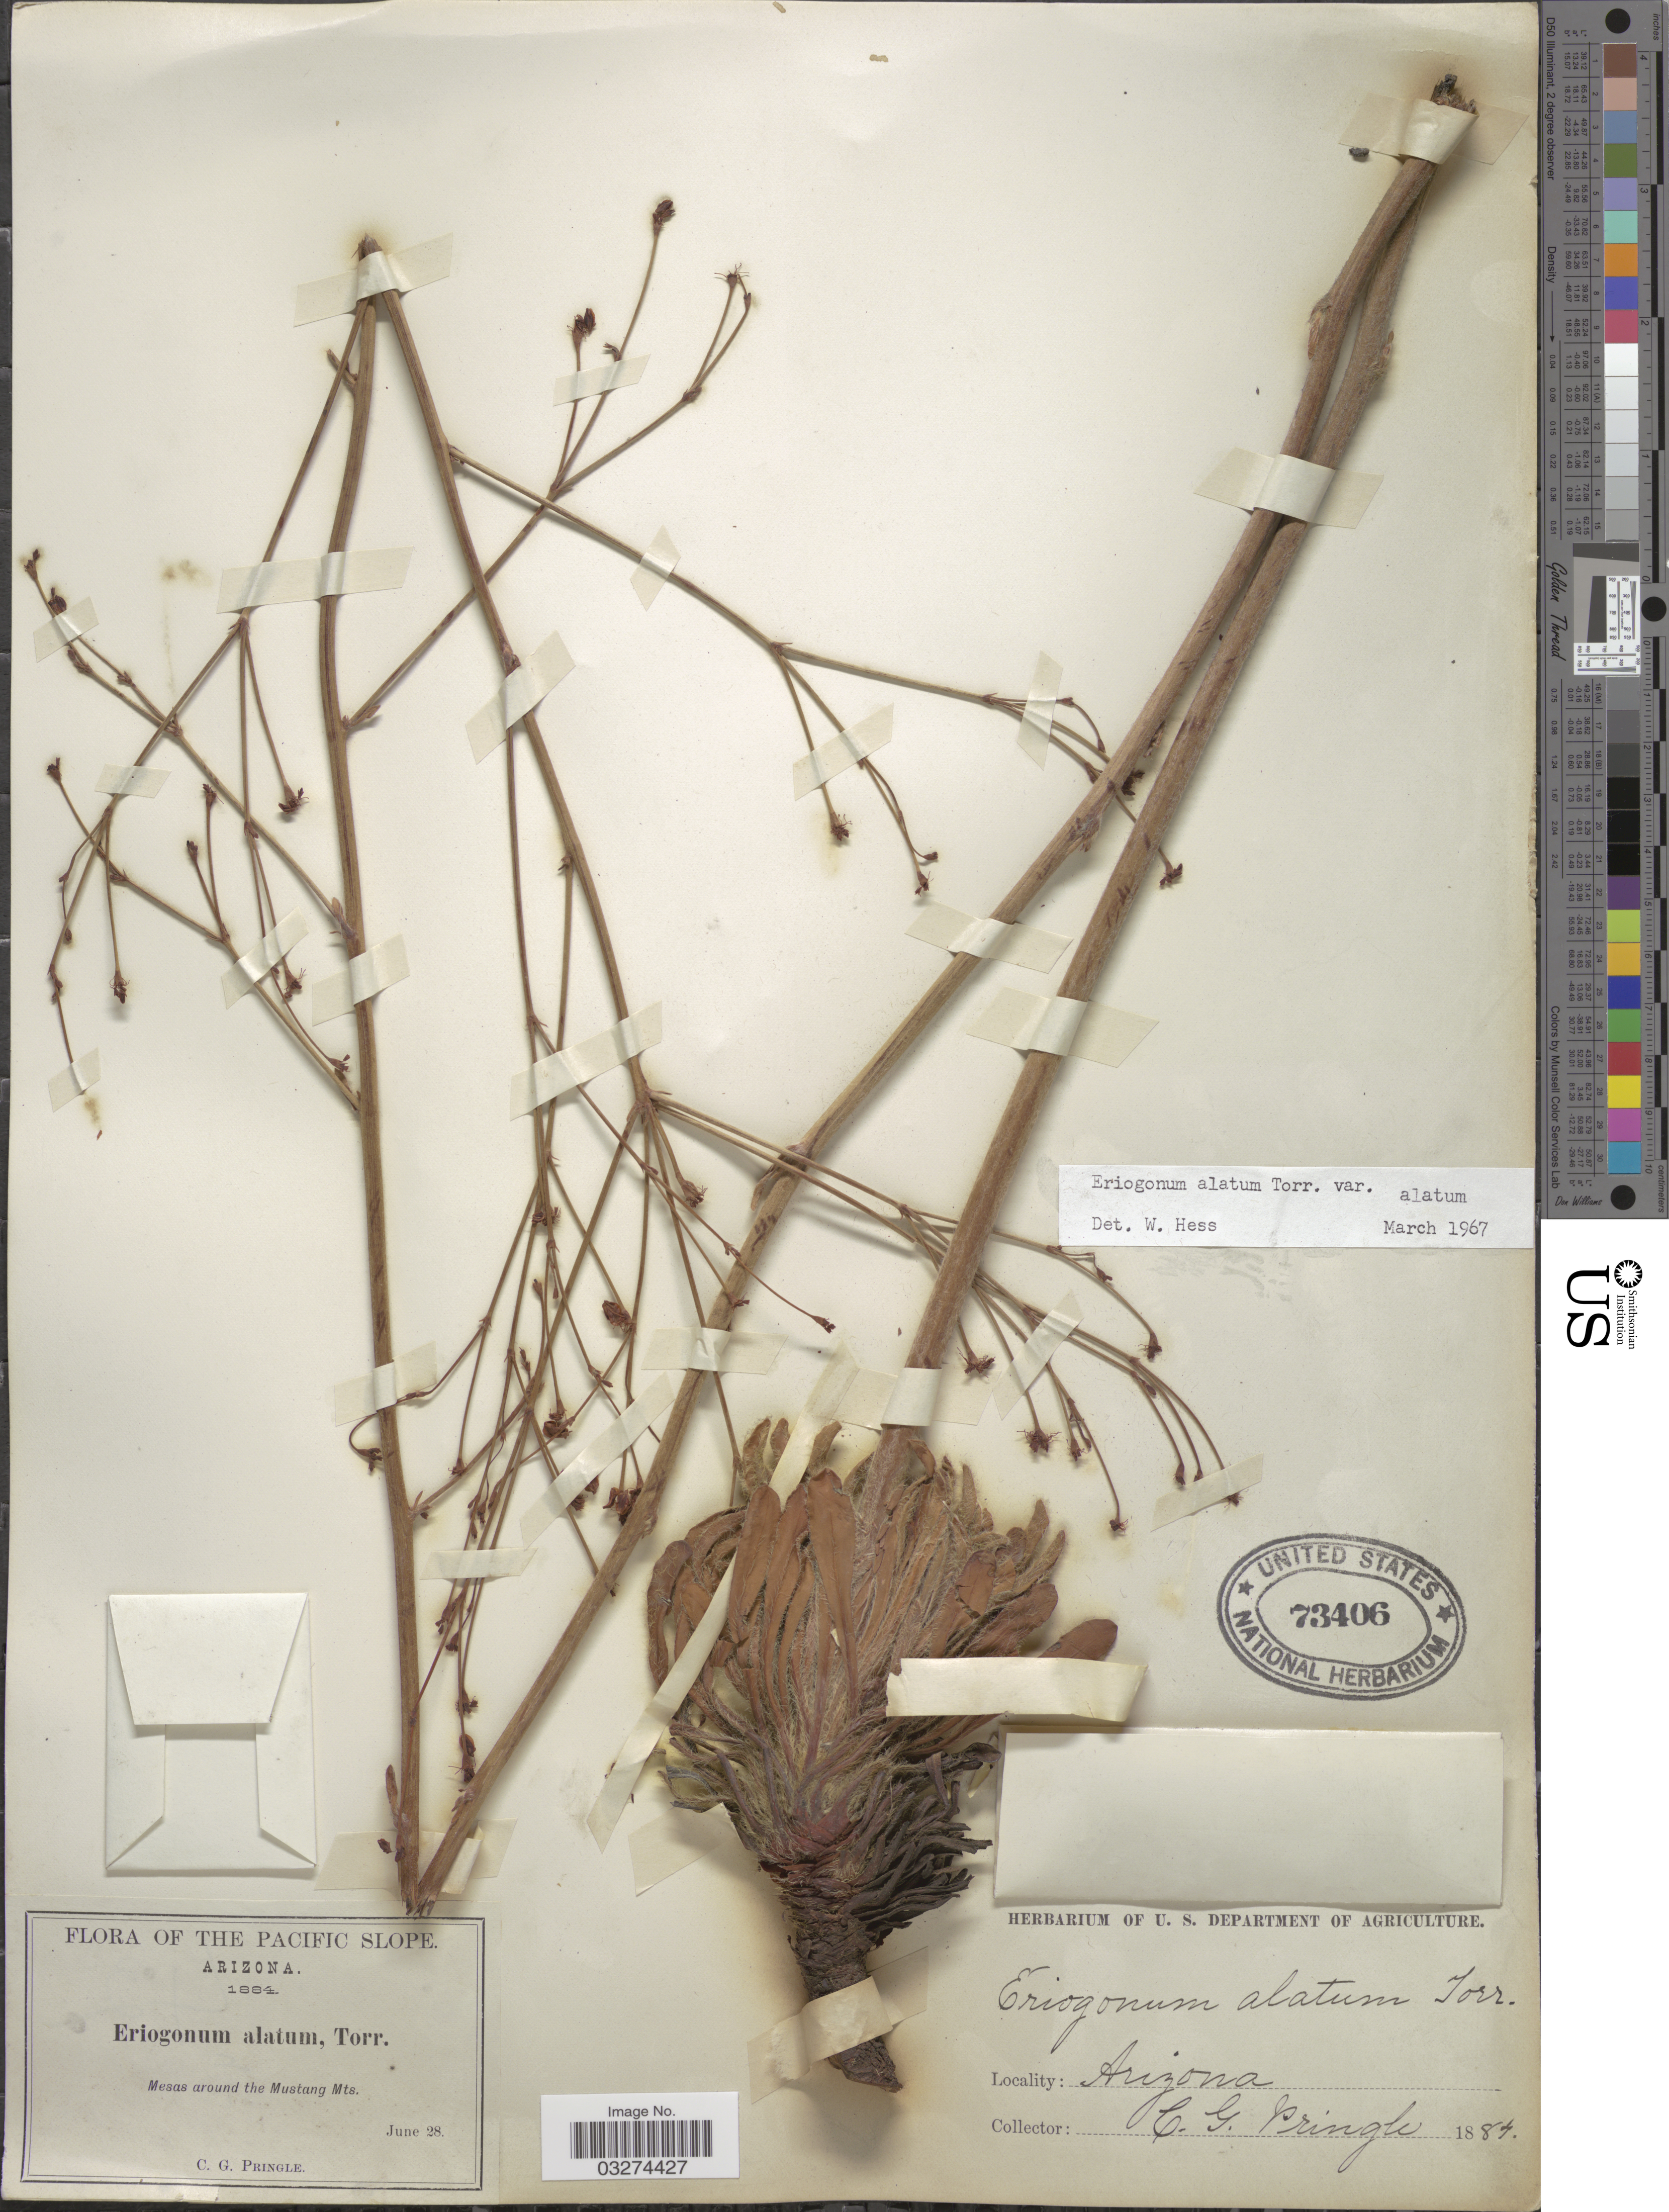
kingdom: Plantae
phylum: Tracheophyta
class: Magnoliopsida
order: Caryophyllales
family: Polygonaceae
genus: Eriogonum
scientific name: Eriogonum alatum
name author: Torr.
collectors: C. G. Pringle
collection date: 1884-06-28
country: United States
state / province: Arizona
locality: The Pacific Slope, Mesas around the Mustang Mts.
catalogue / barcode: US 73406